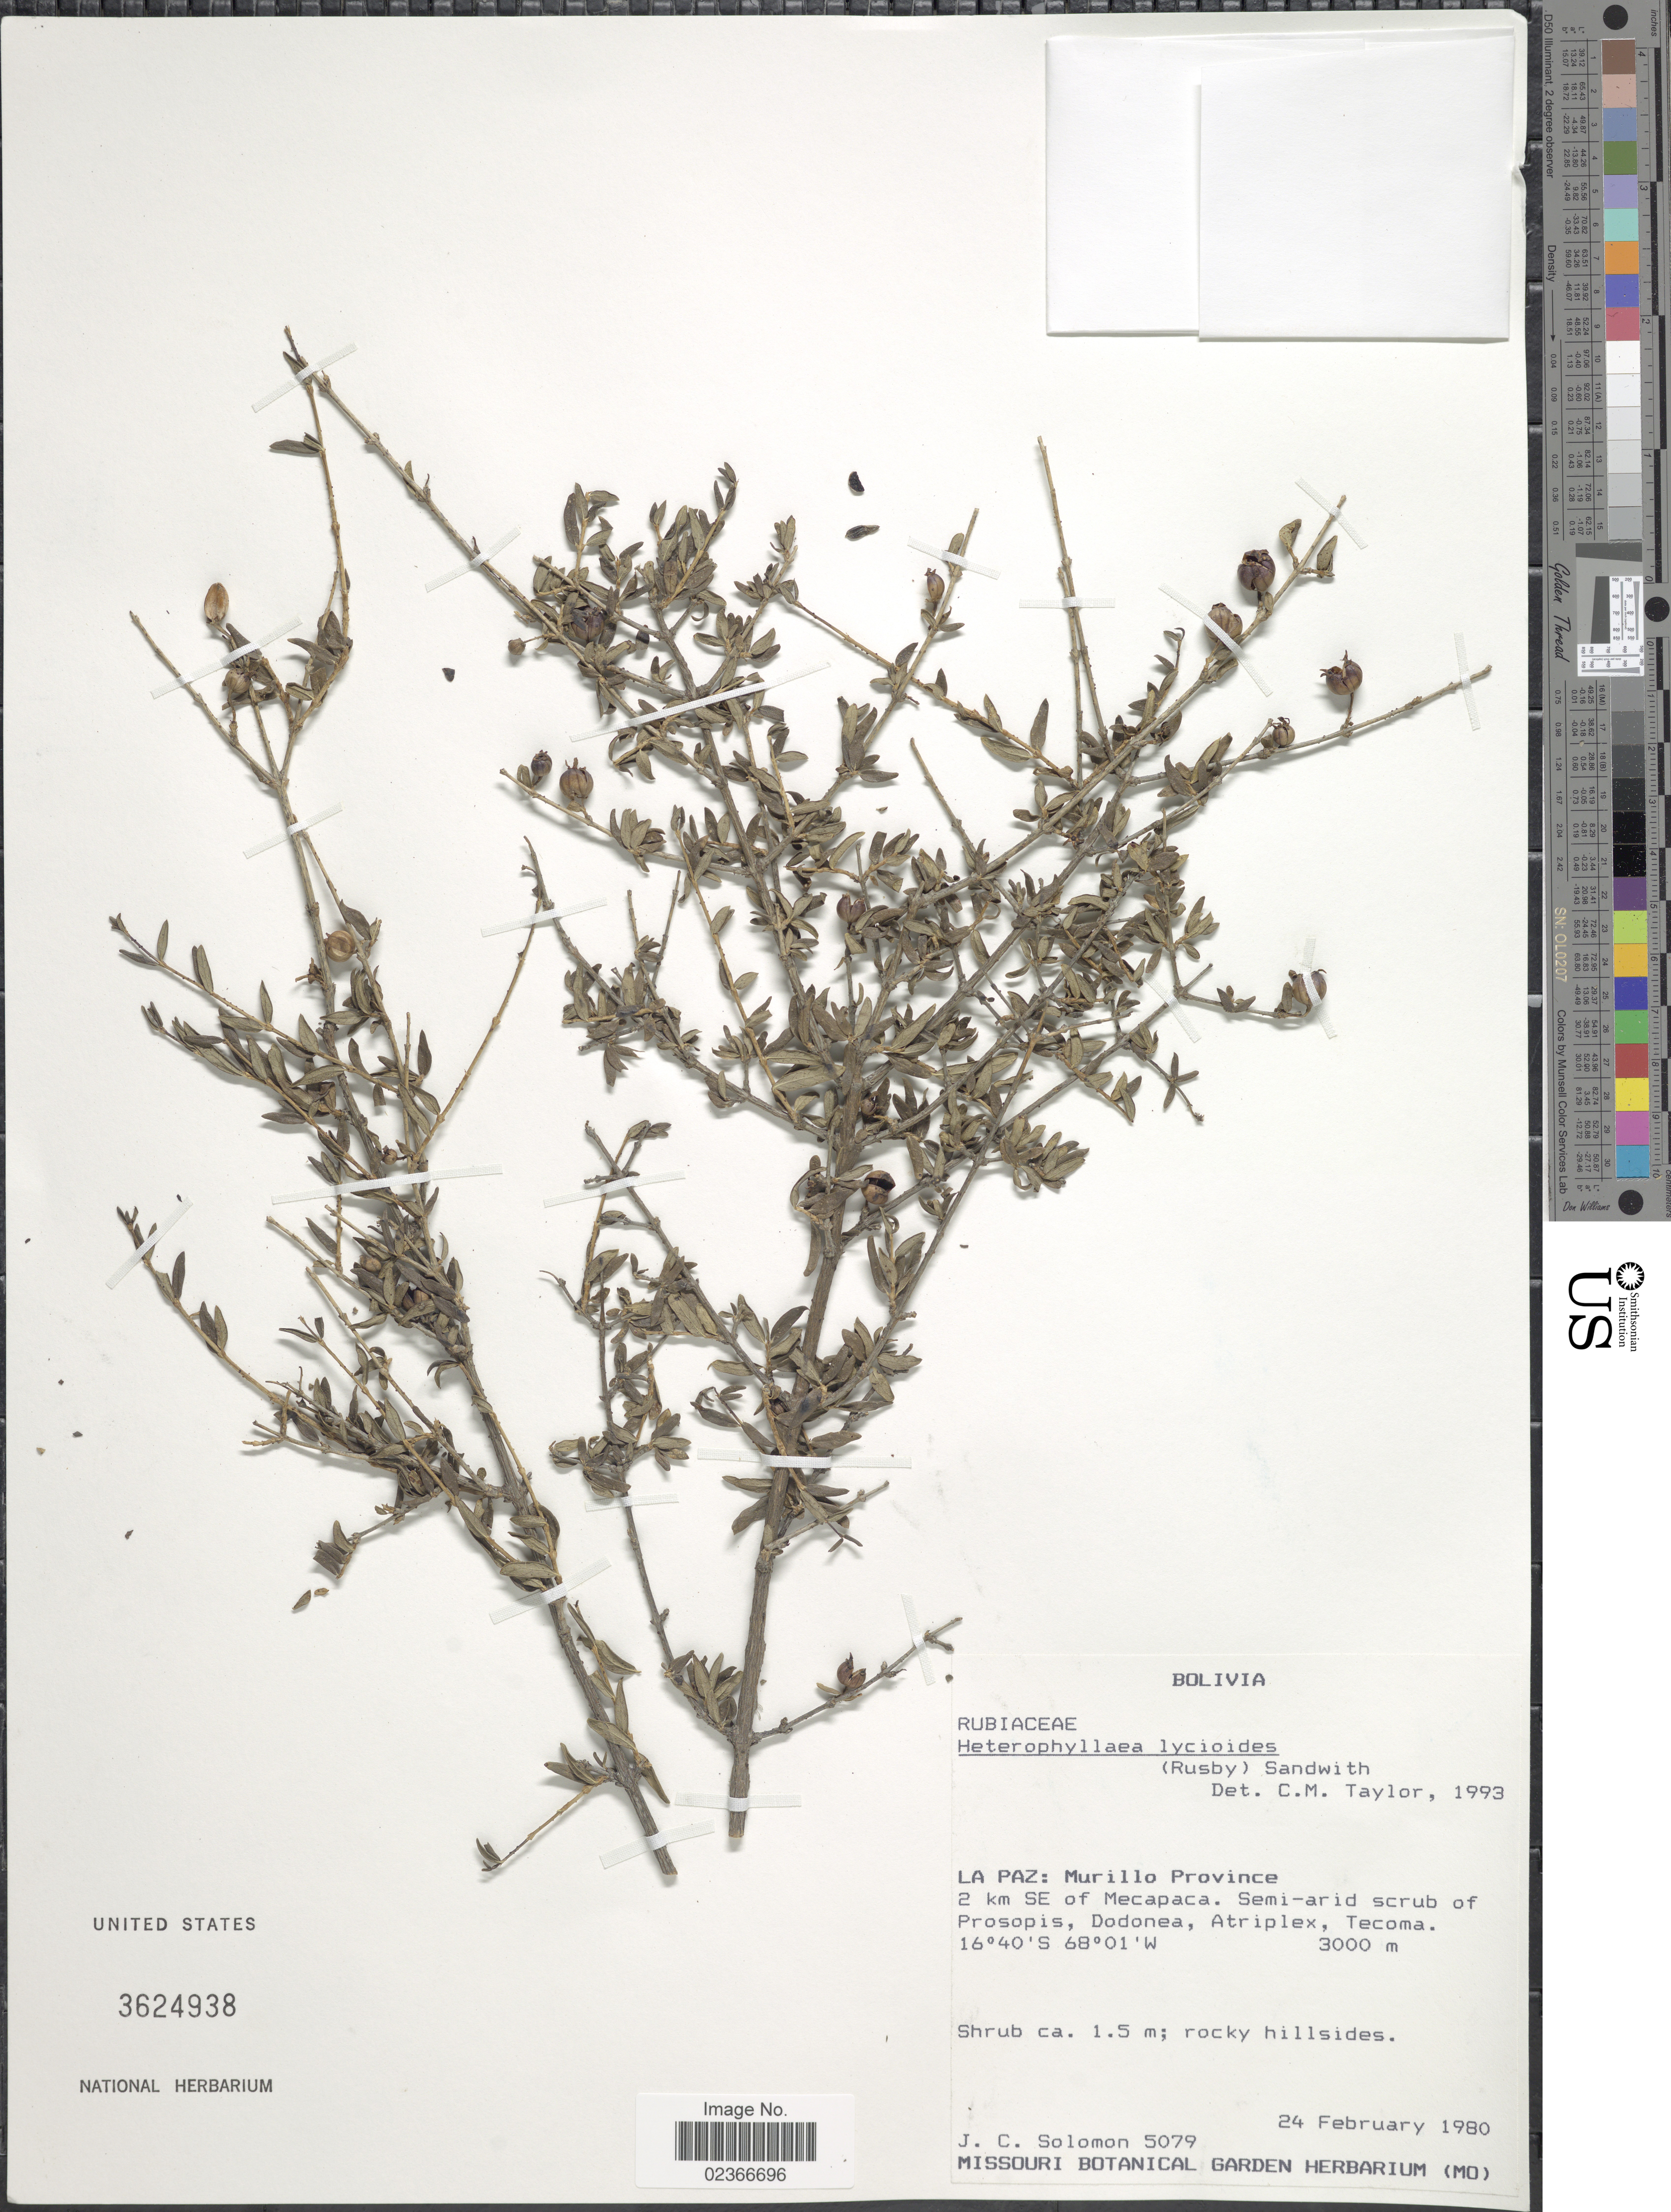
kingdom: Plantae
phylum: Tracheophyta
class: Magnoliopsida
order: Gentianales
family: Rubiaceae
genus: Heterophyllaea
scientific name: Heterophyllaea lycioides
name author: (Rusby) Sandwith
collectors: J. C. Solomon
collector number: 5079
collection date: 1980-02-24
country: Bolivia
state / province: La Paz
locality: Murillo Province. 2 km SE of Mecapaca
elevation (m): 3000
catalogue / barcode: US 3624938